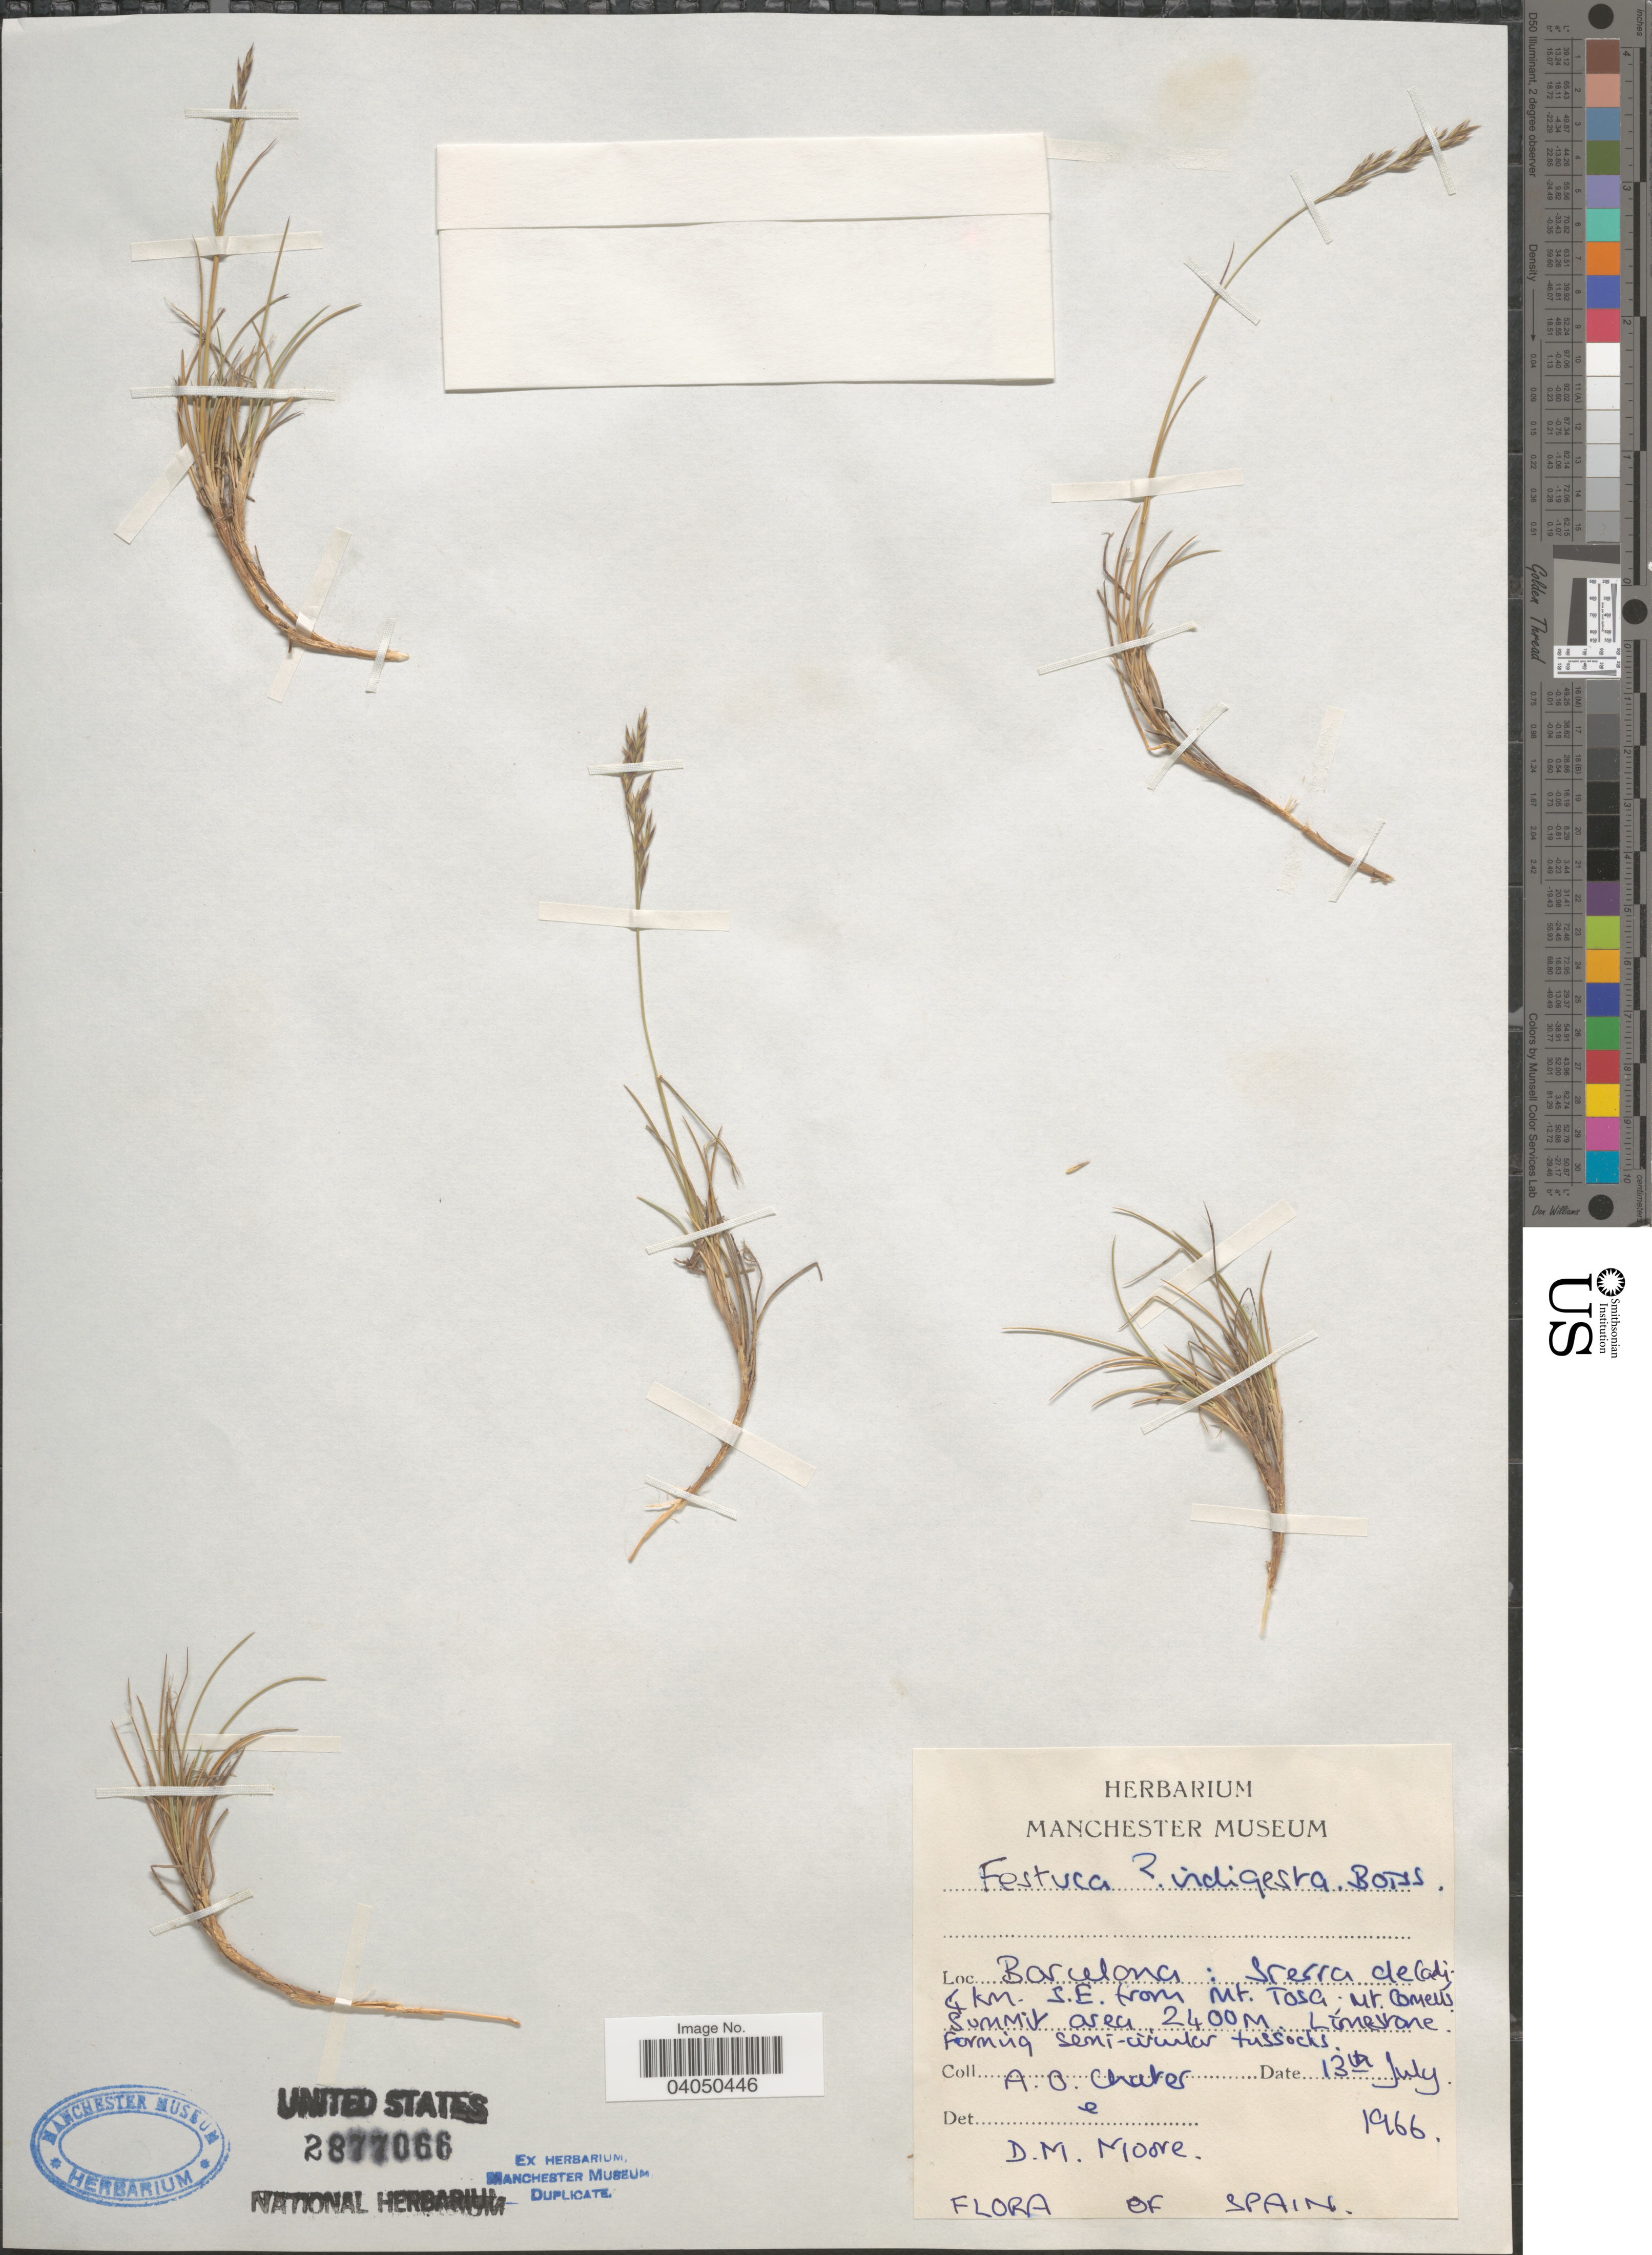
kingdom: Plantae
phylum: Tracheophyta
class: Liliopsida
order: Poales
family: Poaceae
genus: Festuca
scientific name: Festuca sp.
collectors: A. O. Chater & D. Moore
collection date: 1966-07-13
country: Spain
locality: Barcelona : Sierra de Cadi. 4 km. S.E. from Mt. Tosa; Mt. Comens. Summit area.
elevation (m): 2400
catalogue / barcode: US 2877066